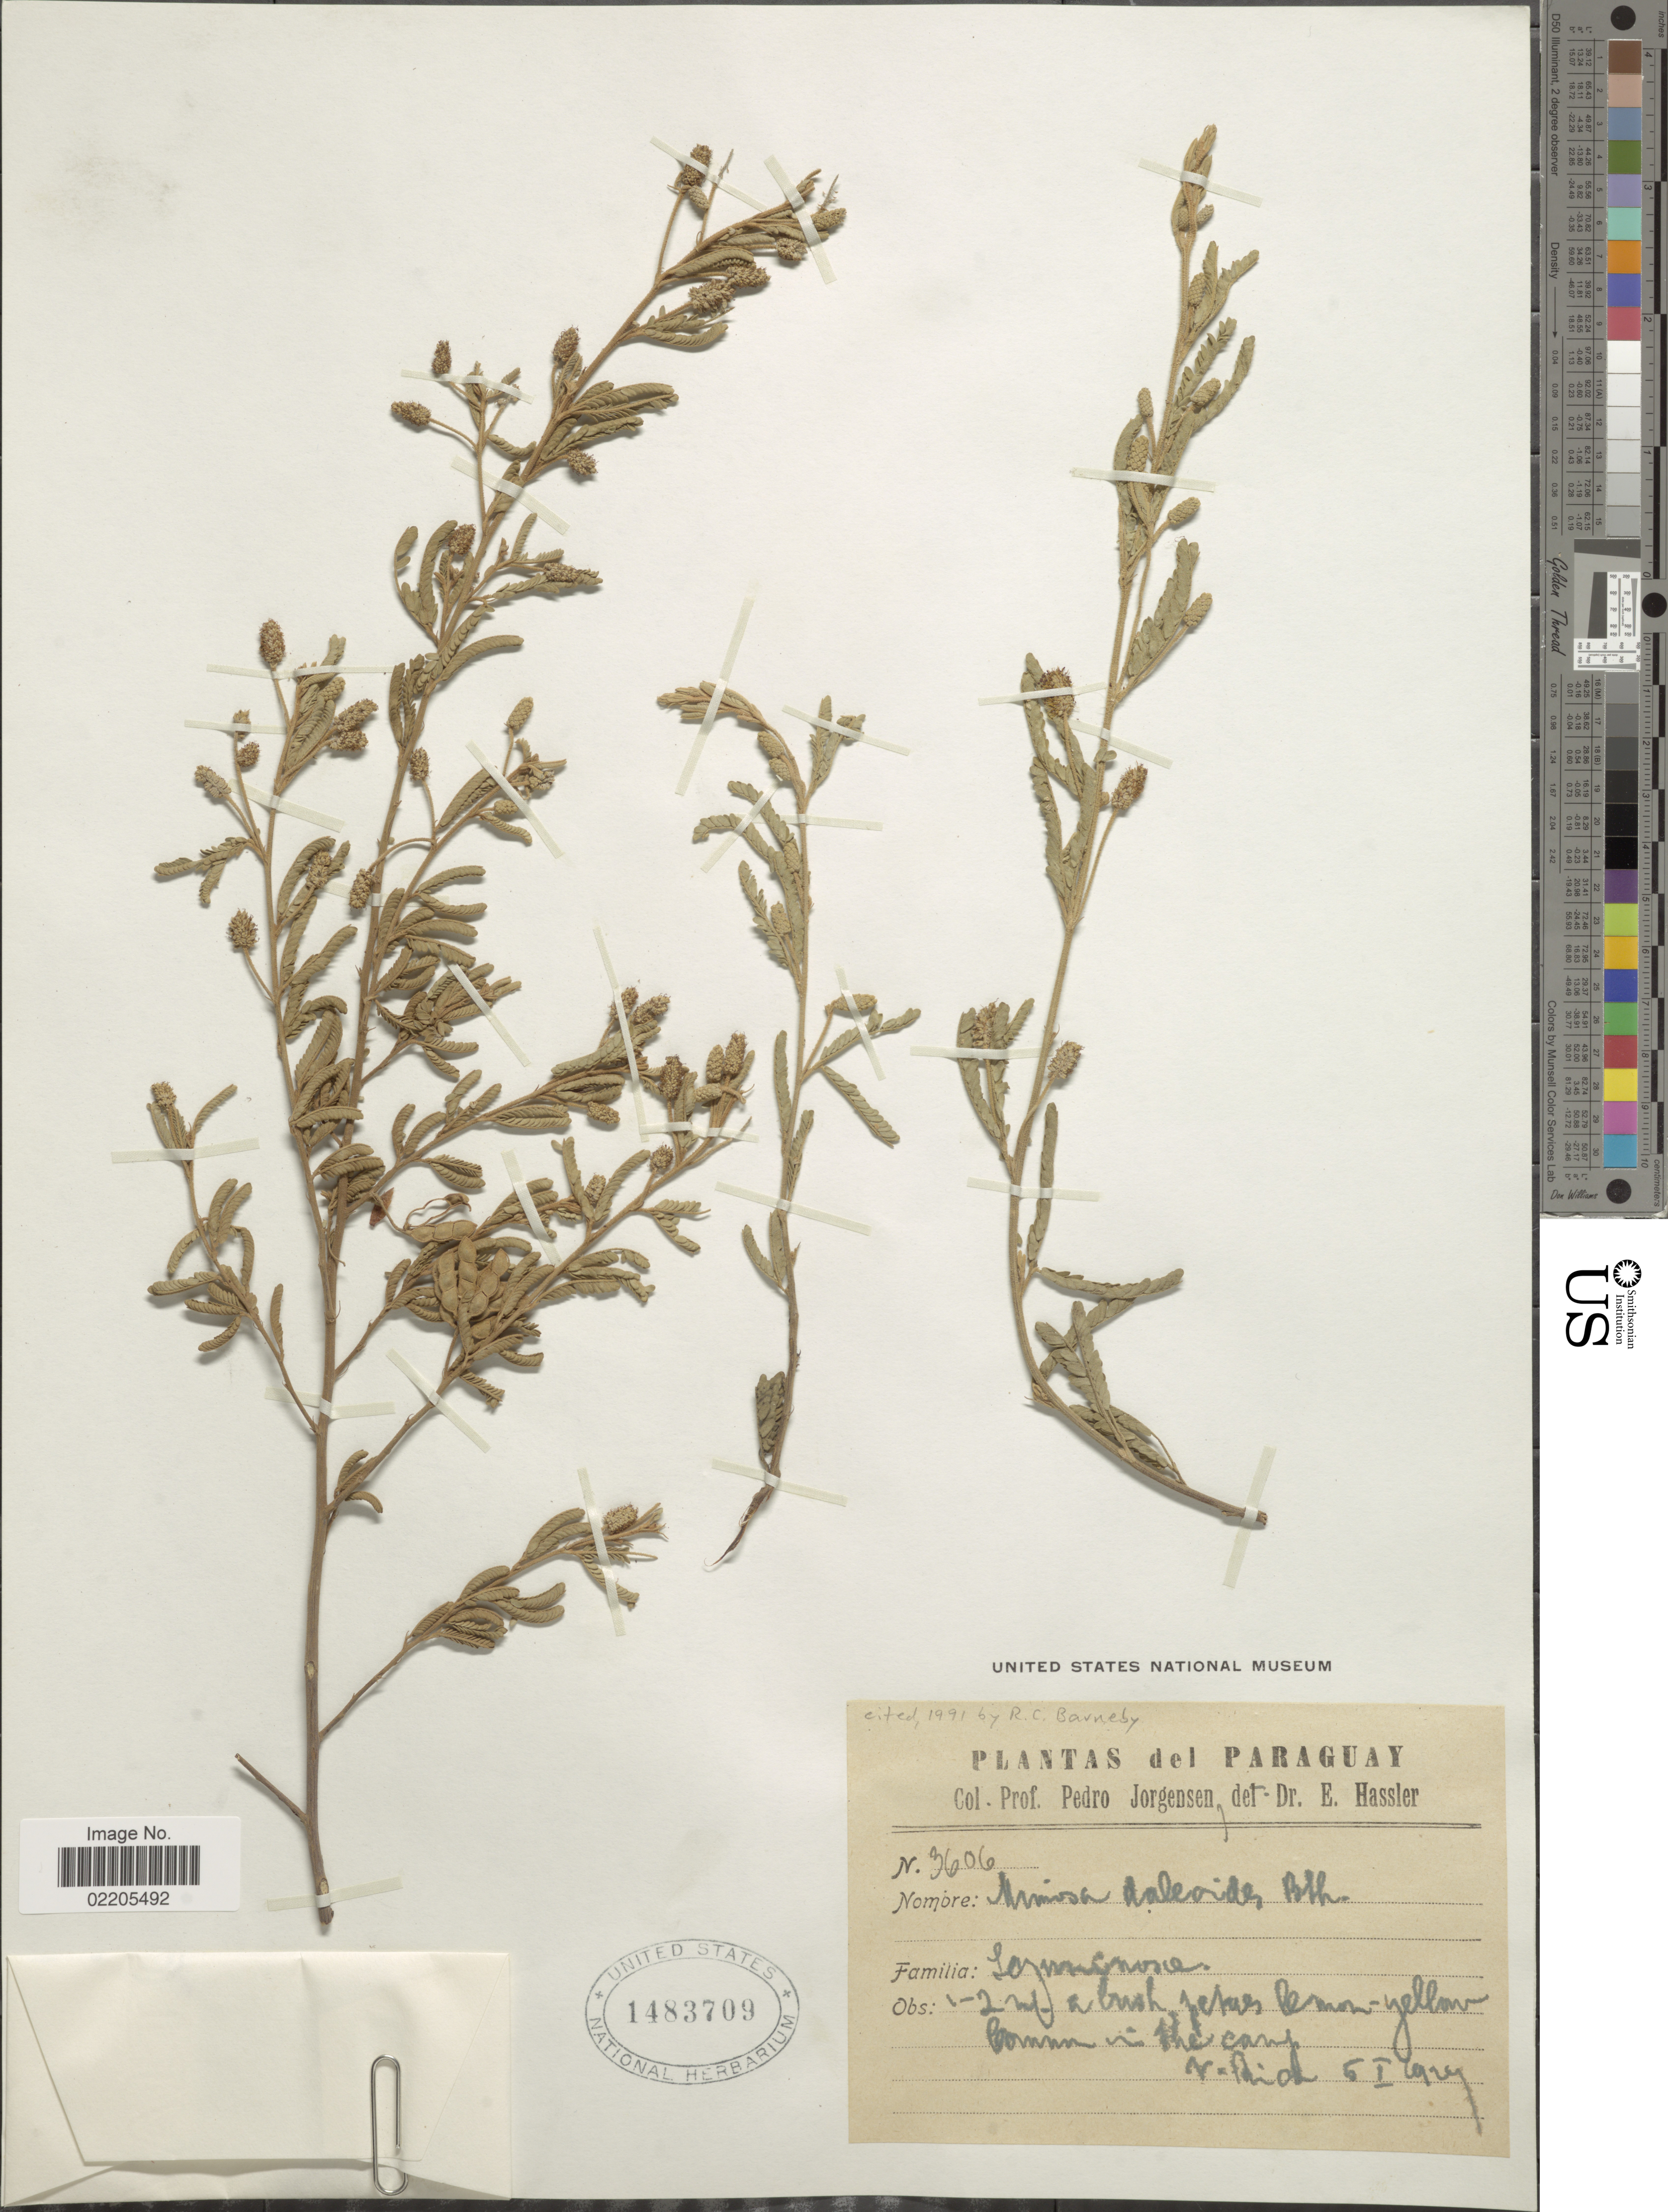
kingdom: Plantae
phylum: Tracheophyta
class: Magnoliopsida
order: Fabales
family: Fabaceae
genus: Mimosa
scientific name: Mimosa daleoides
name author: Benth.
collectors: P. Jörgensen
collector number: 3606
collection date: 1929-01-05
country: Paraguay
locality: V. Rica.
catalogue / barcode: US 1483709